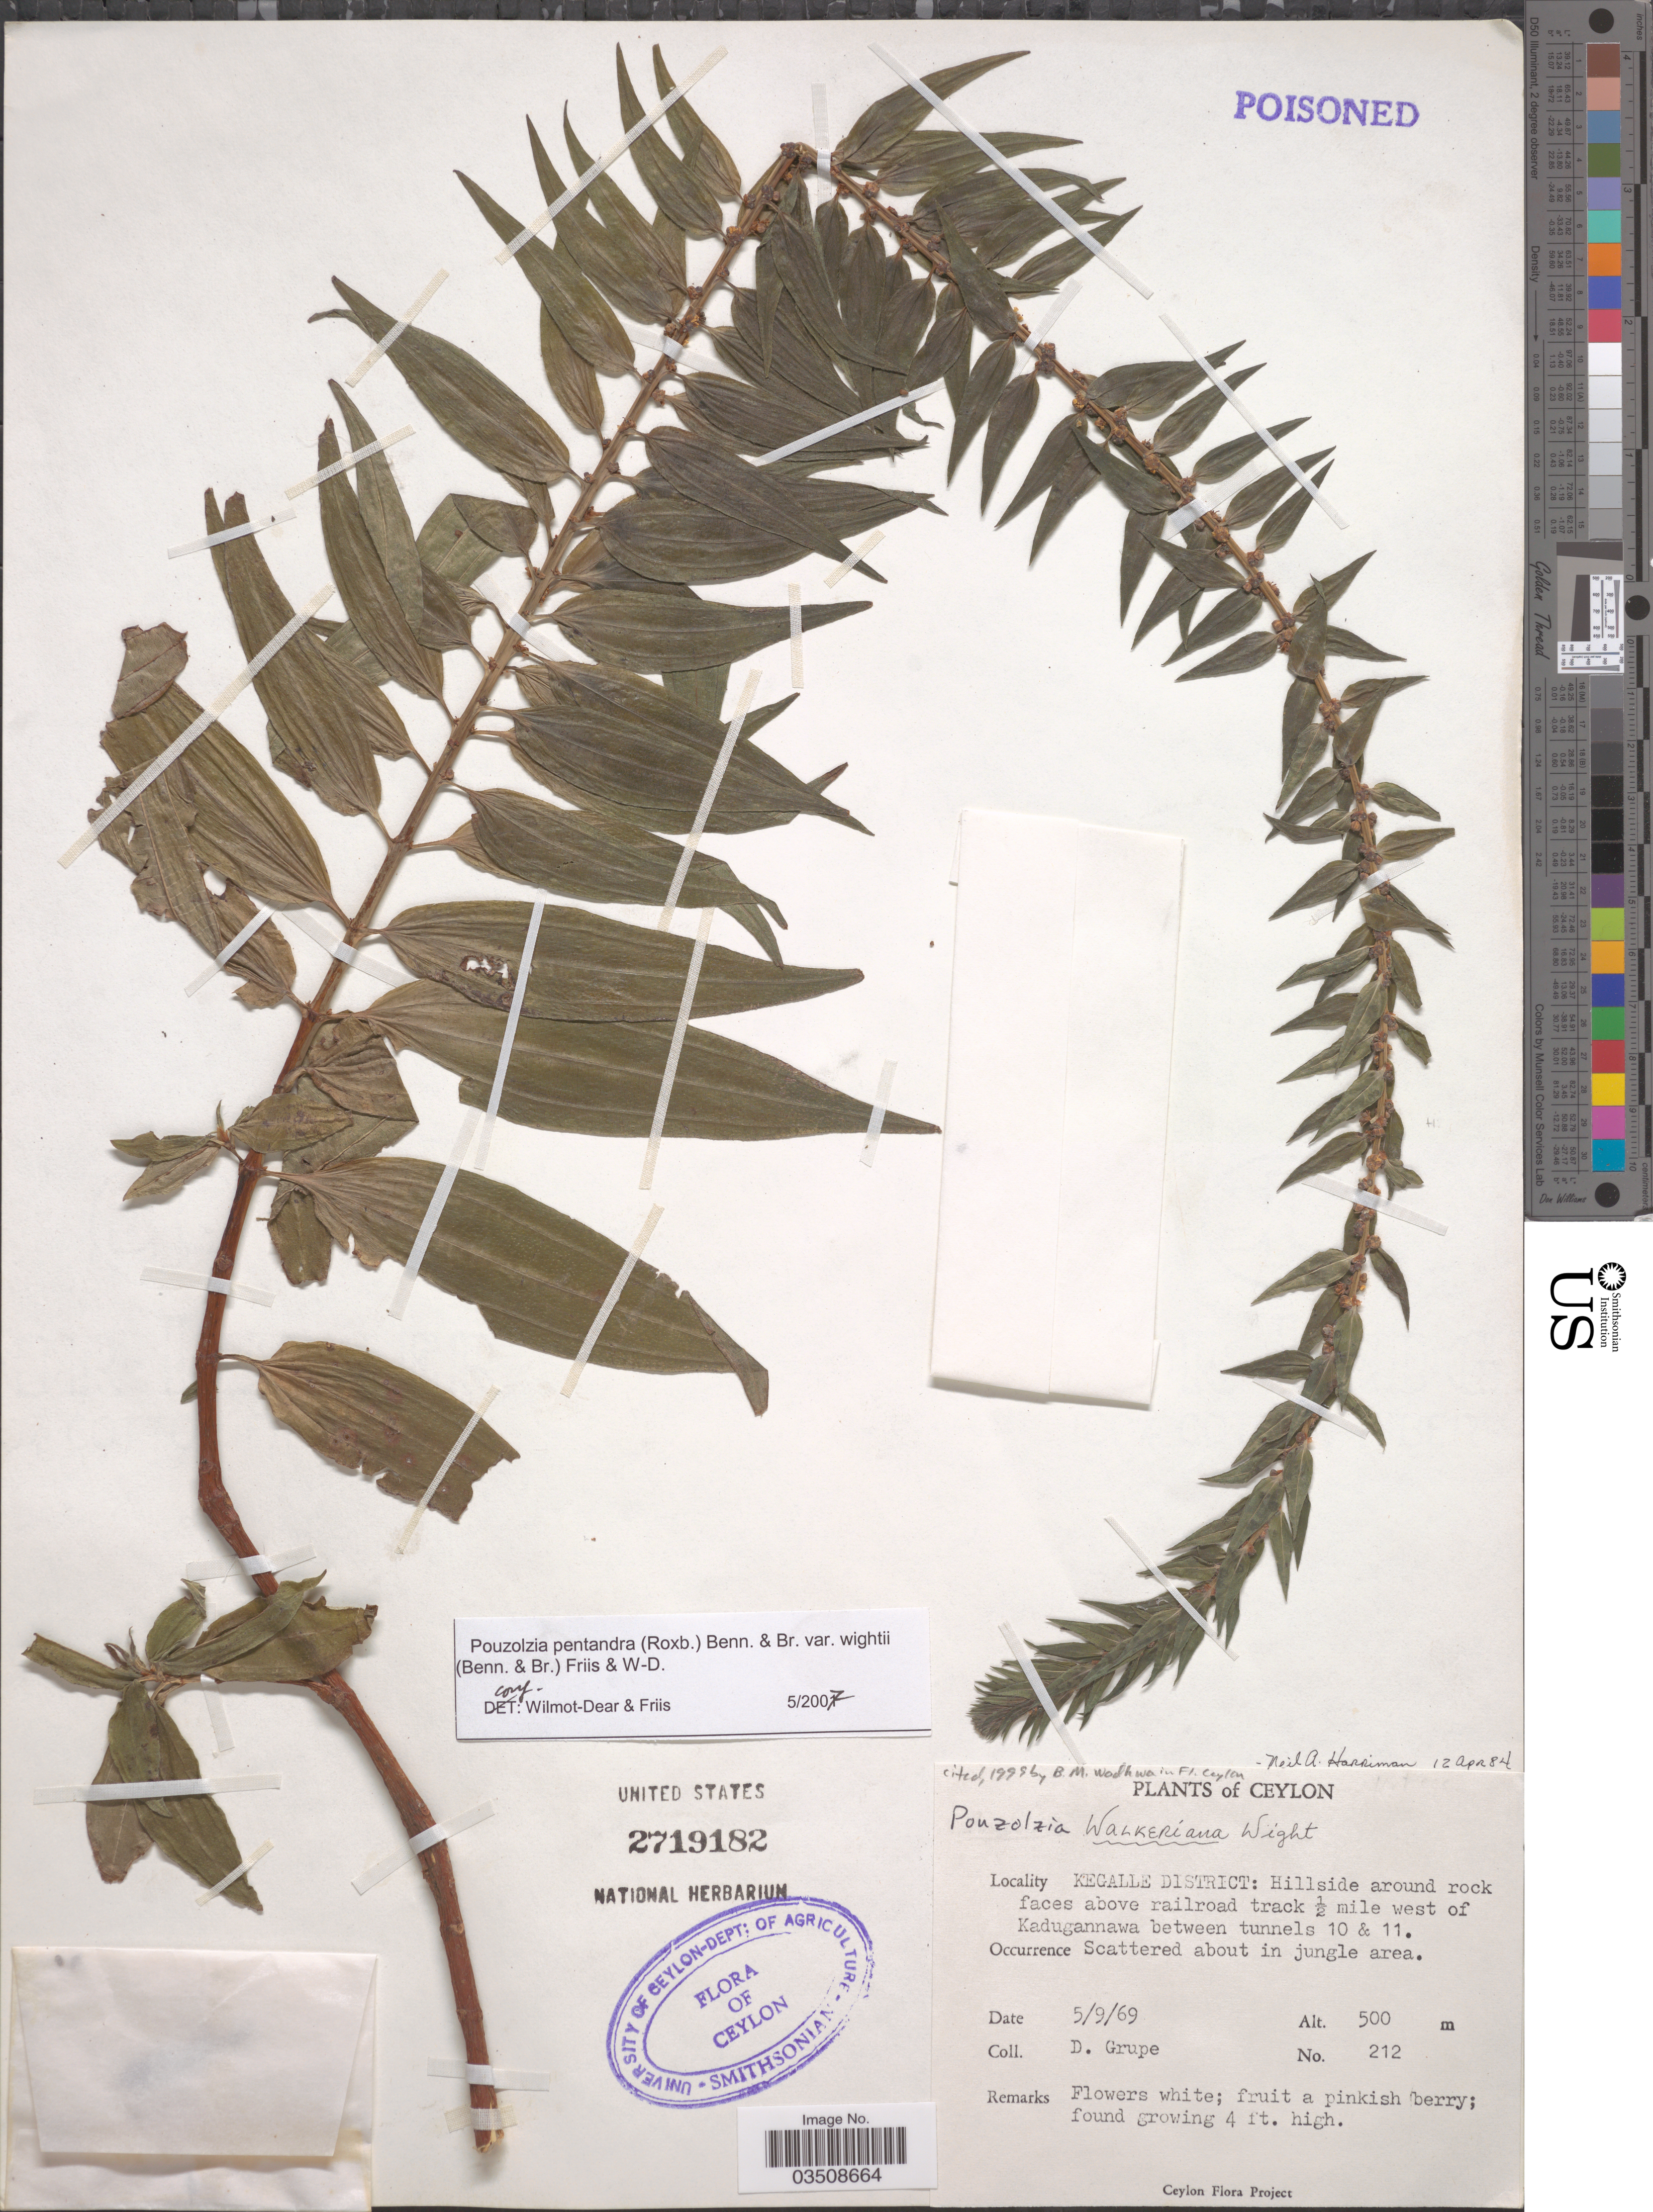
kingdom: Plantae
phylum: Tracheophyta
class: Magnoliopsida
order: Rosales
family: Urticaceae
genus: Gonostegia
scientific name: Gonostegia pentandra var. wightii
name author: (Benn.) Pull. & Karupp.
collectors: D. Grupe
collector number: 212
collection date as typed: Transcribed d/m/y: 5/9/69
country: Sri Lanka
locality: Ceylon. Kegalle District: Hillside around rock faces above railroad track ½ mile west of Kadugannawa between tunnels 10 & 11.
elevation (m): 500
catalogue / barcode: US 2719182